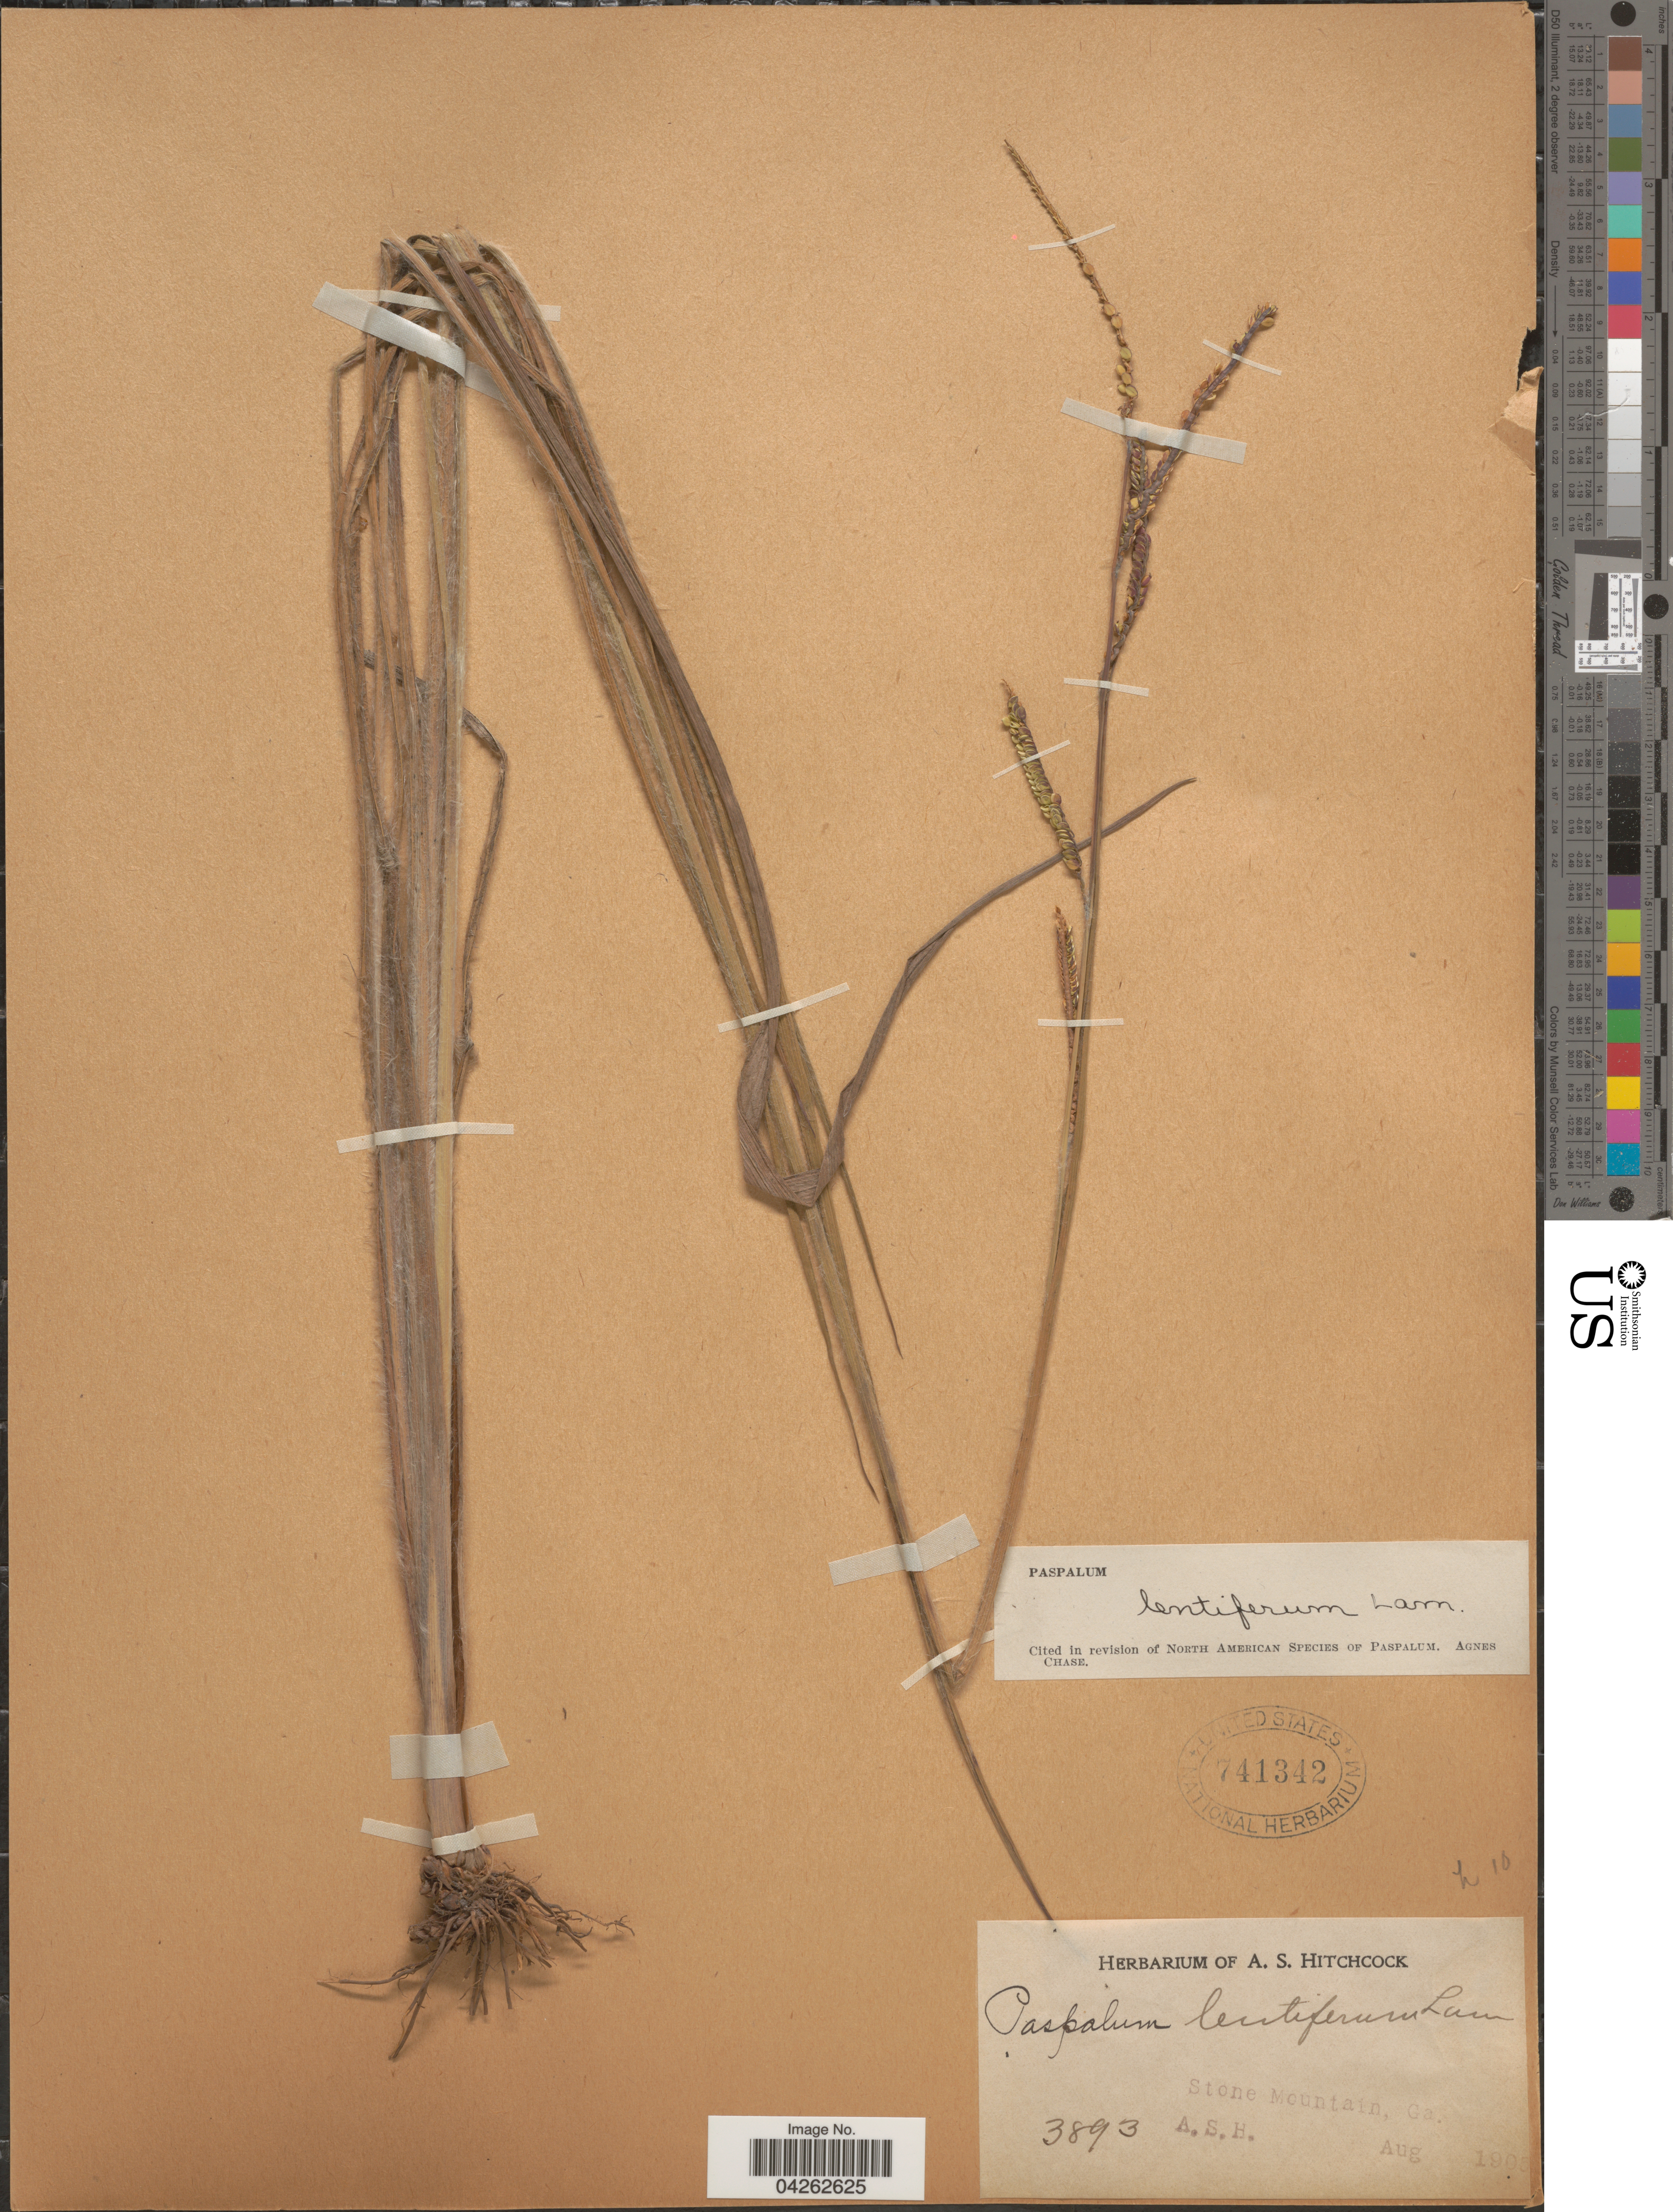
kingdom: Plantae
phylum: Tracheophyta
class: Liliopsida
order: Poales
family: Poaceae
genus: Paspalum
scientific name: Paspalum lentiferum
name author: Lam.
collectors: A. S. Hitchcock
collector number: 3893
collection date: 1905-08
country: United States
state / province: Georgia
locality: Stone Mountain.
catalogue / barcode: US 741342